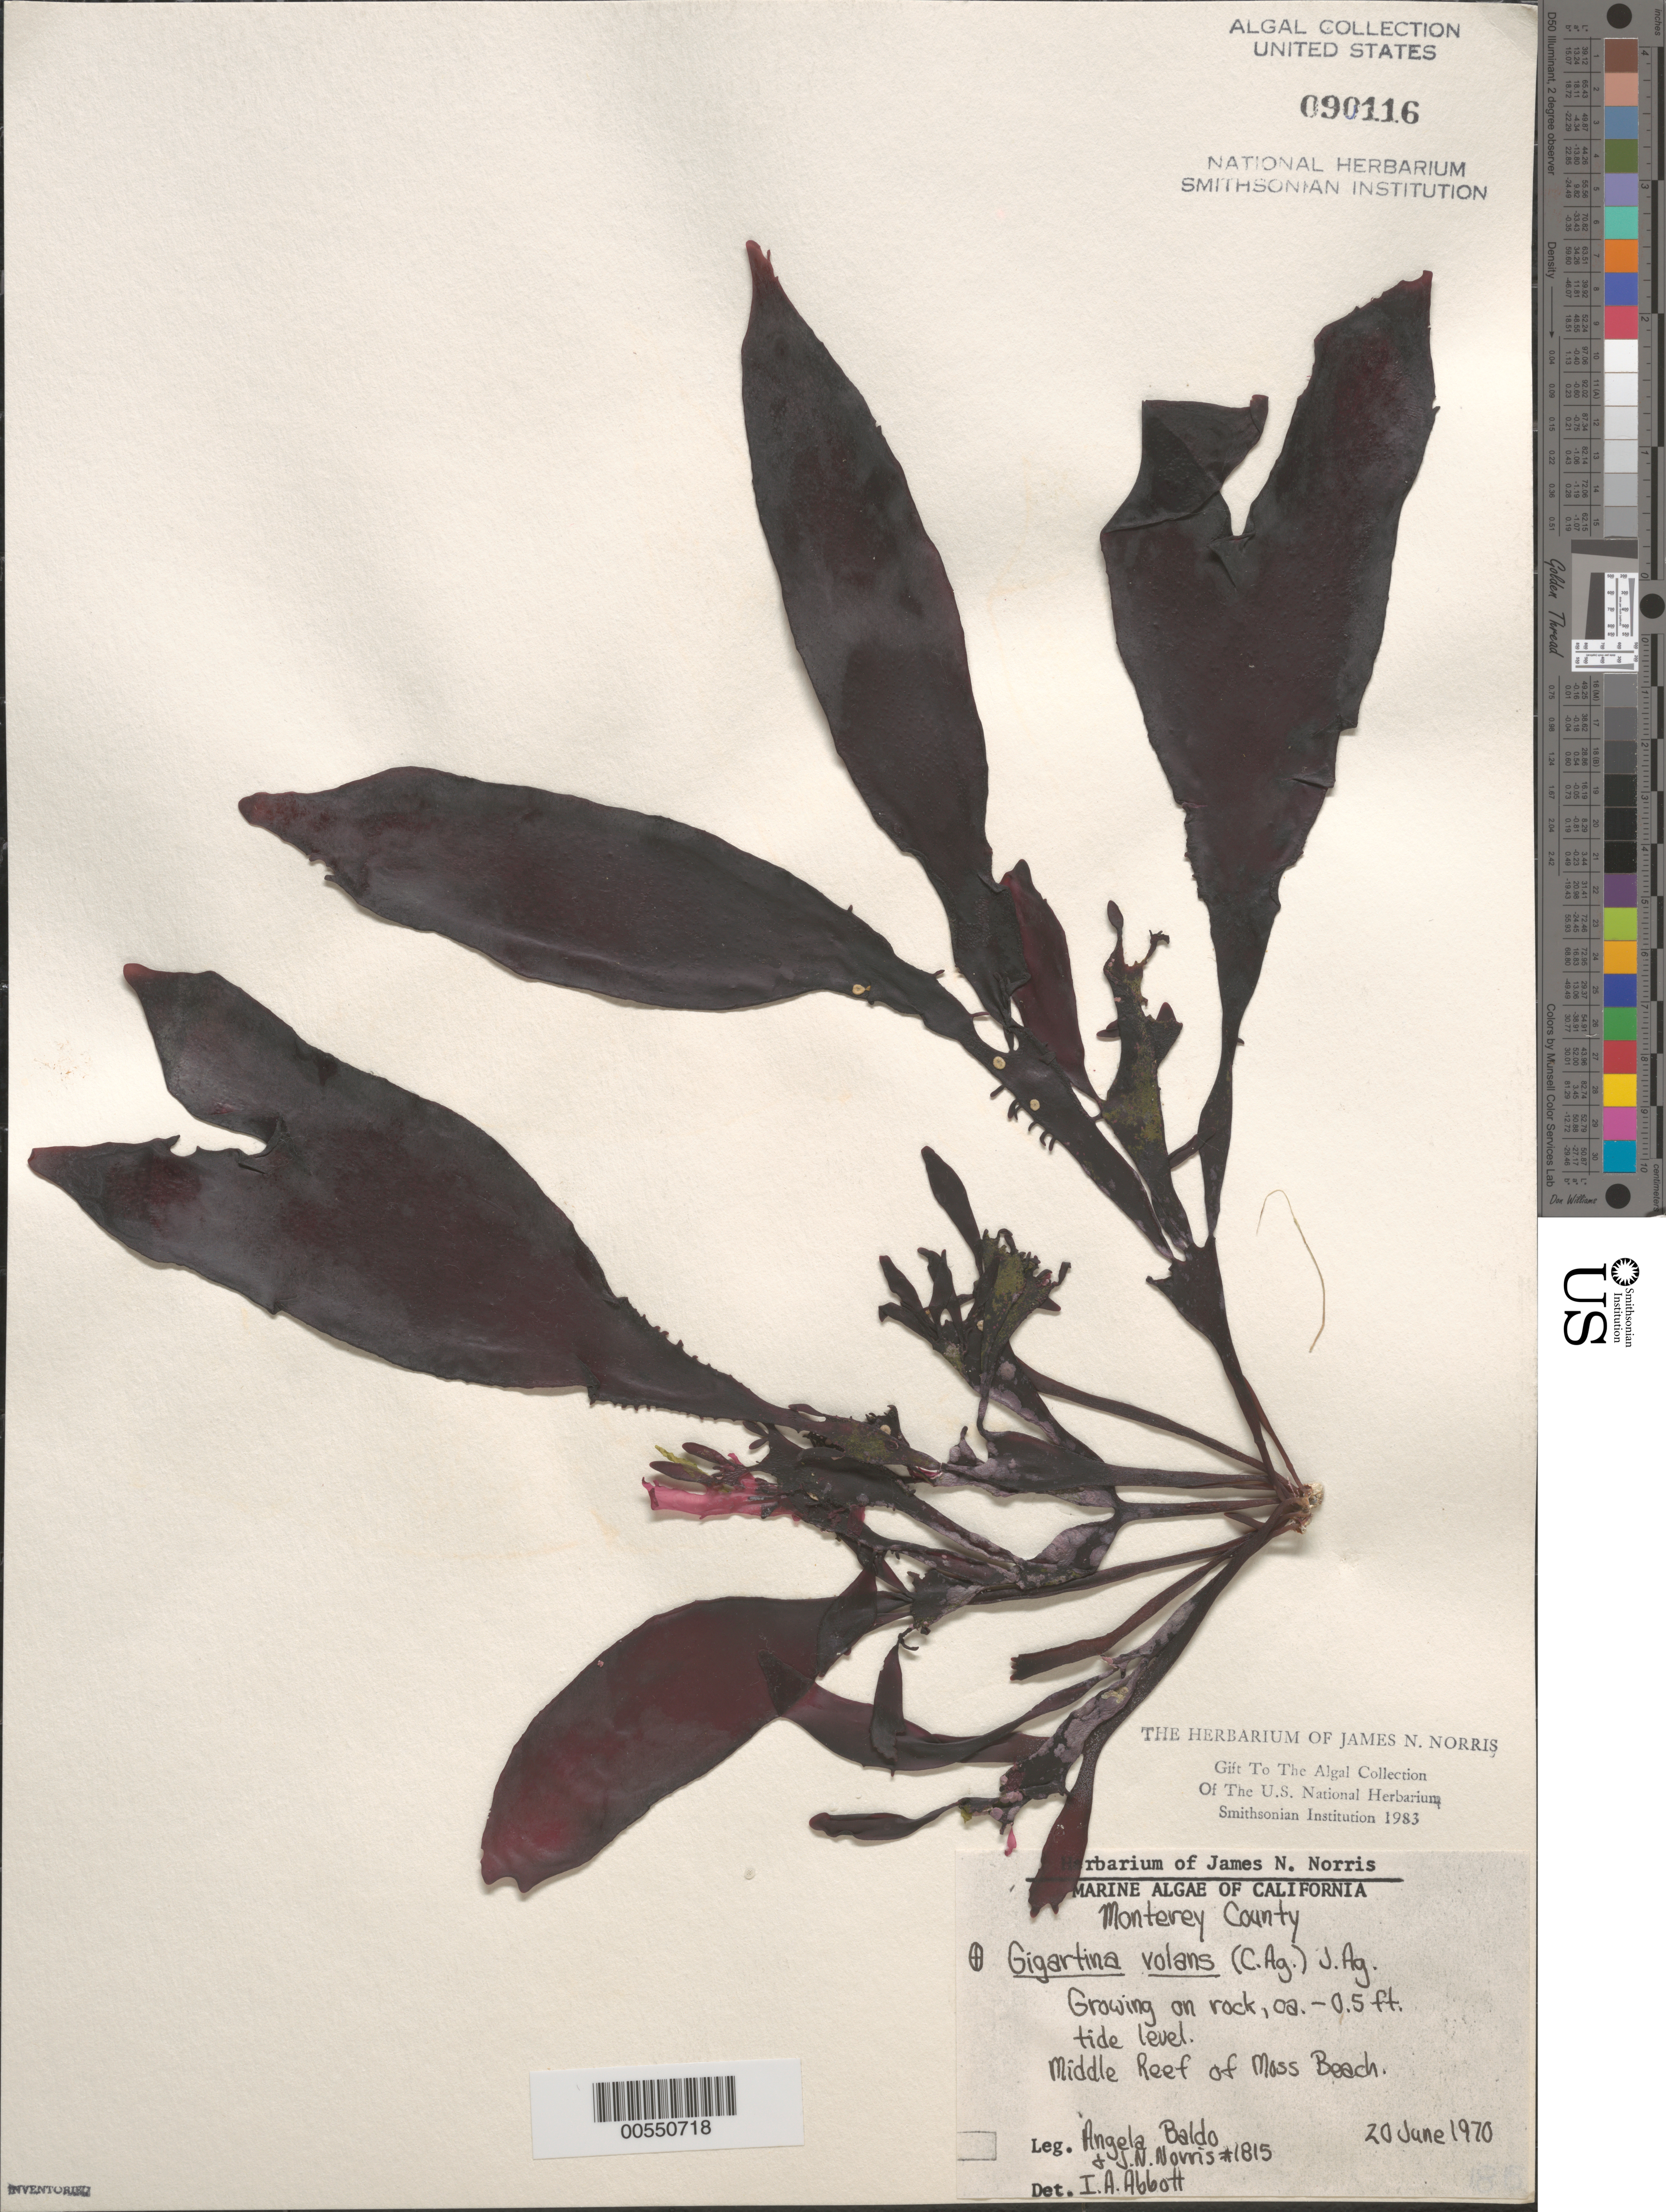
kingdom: Plantae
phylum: Rhodophyta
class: Florideophyceae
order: Gigartinales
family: Gigartinaceae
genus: Mazzaella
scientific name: Mazzaella volans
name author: (C. Agardh) Fredericq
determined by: Algae name updating Project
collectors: A. Baldo & J. N. Norris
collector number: JN-1815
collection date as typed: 20 Jun 1970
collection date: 1970-06-20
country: United States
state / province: California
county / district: Monterey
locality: Middle Reef of Moss Beach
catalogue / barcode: US 90116